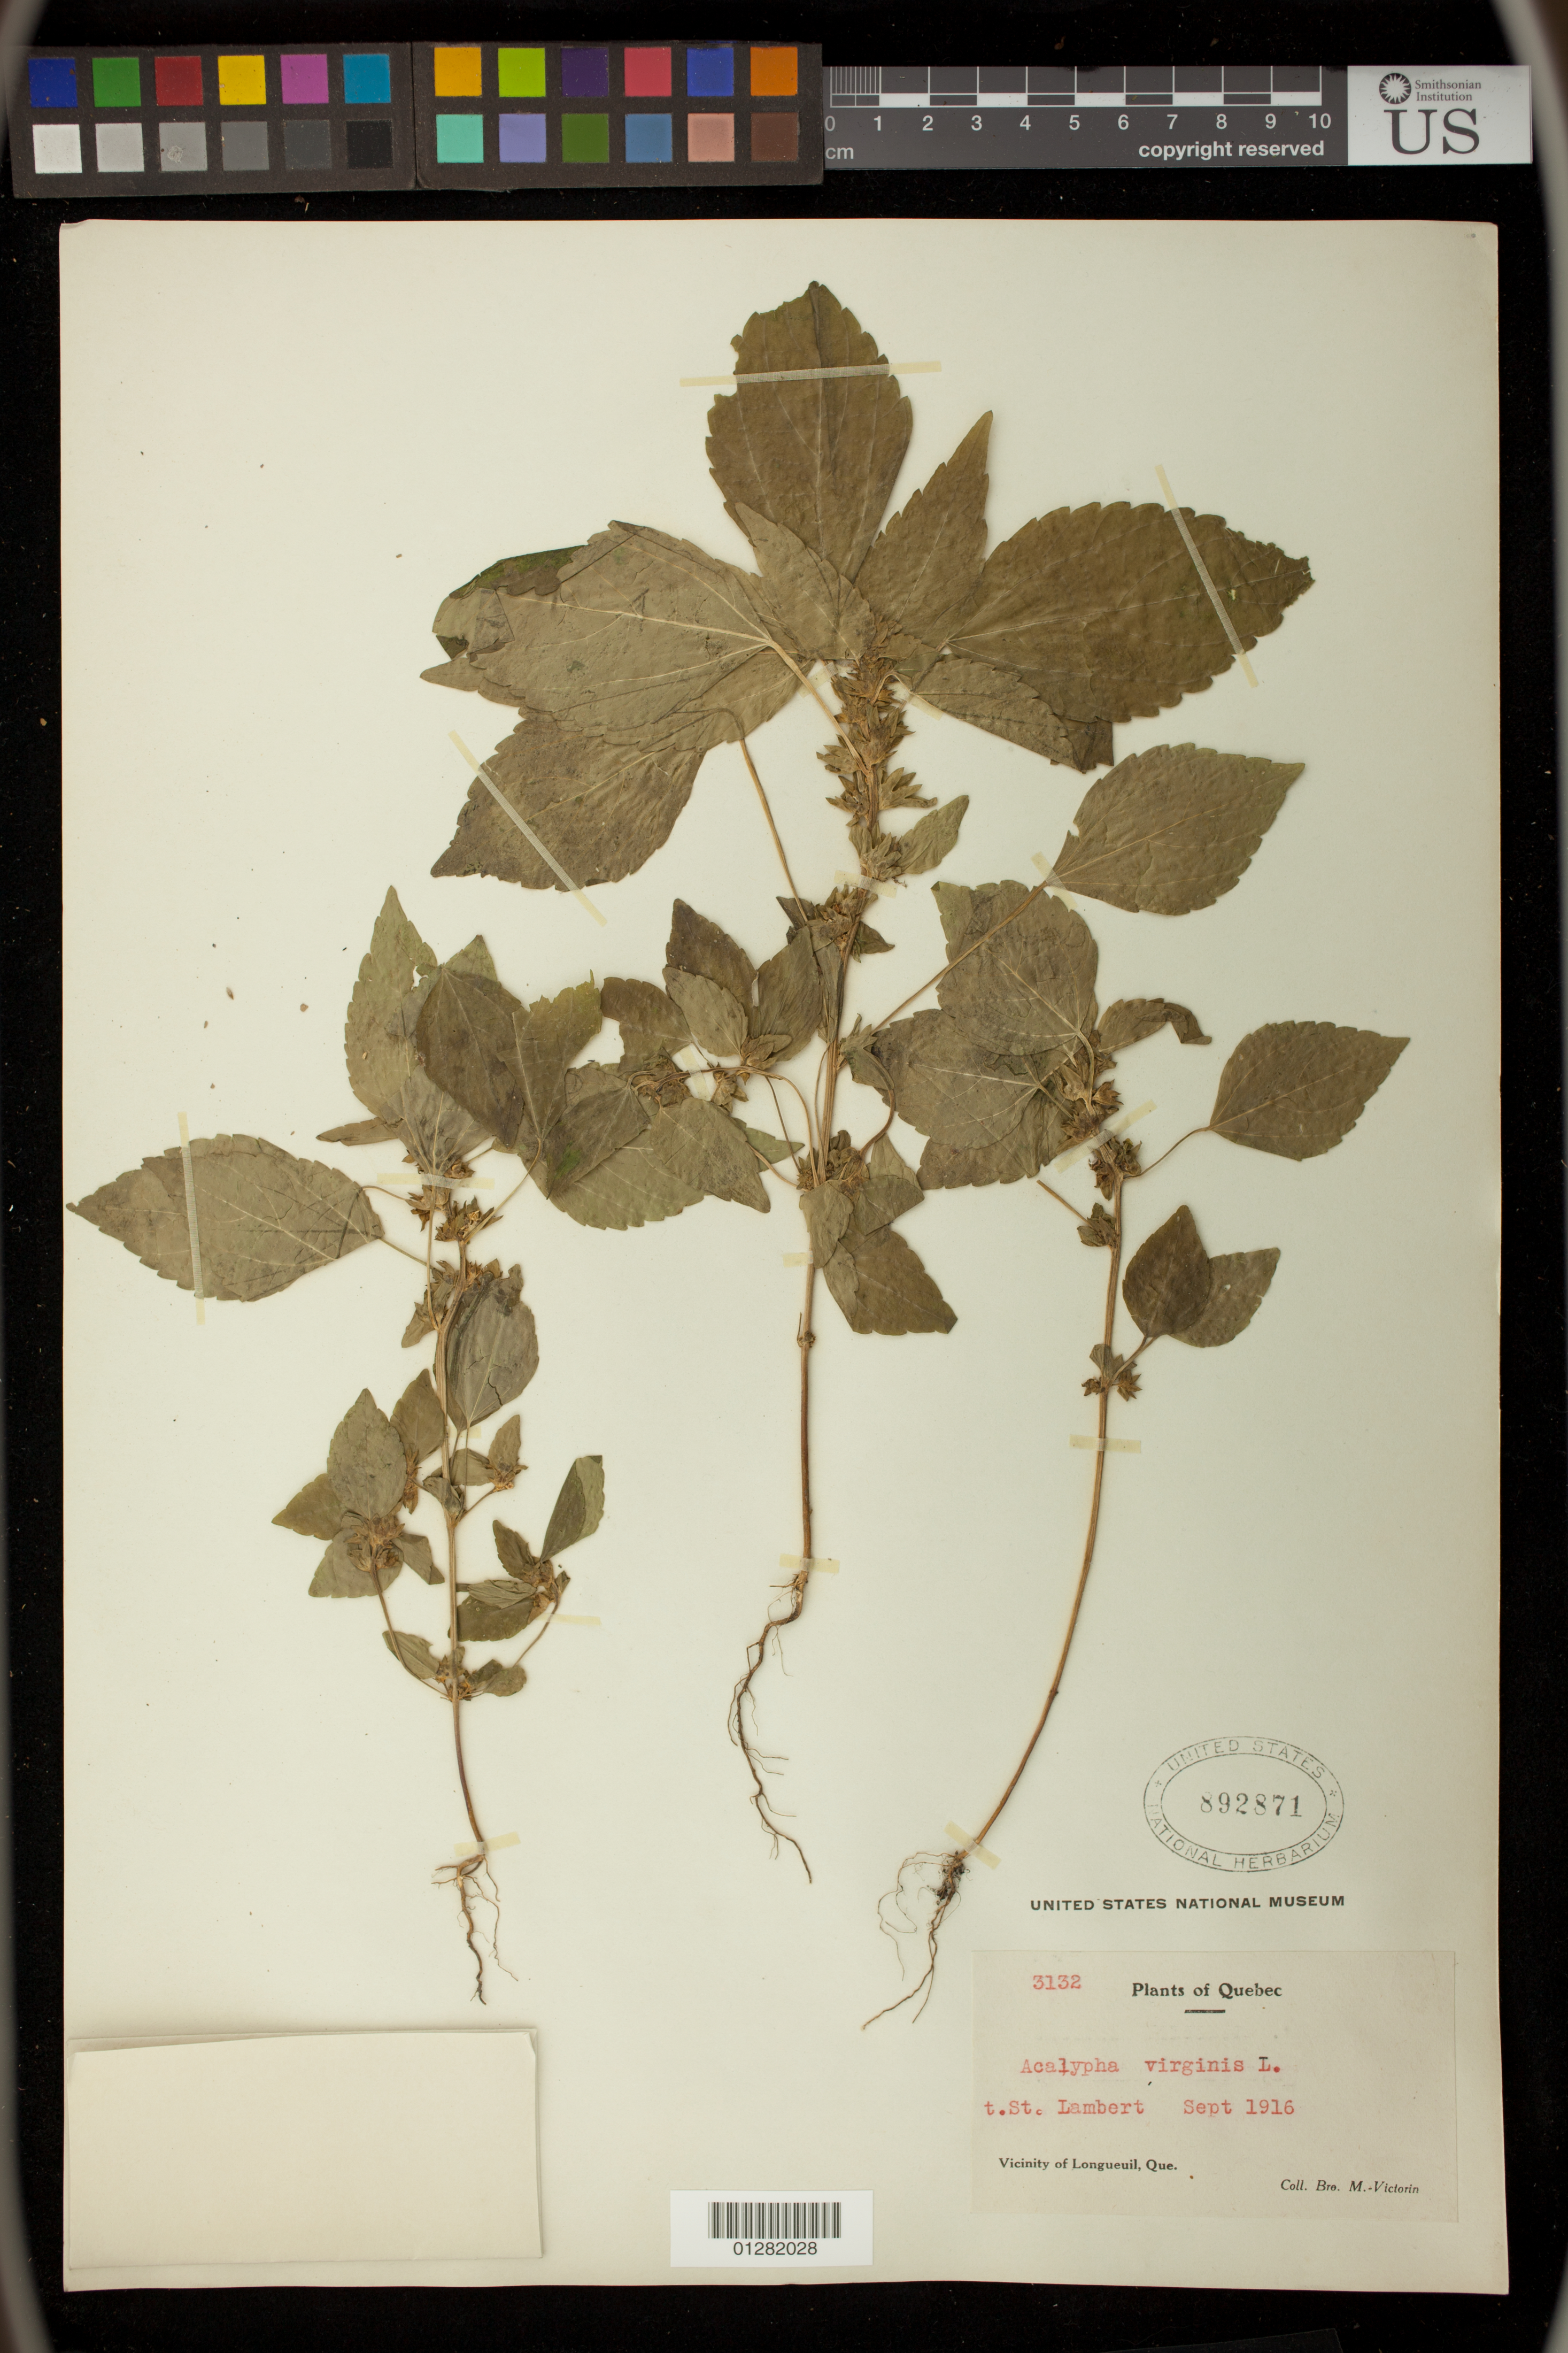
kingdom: Plantae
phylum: Tracheophyta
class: Magnoliopsida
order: Malpighiales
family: Euphorbiaceae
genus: Acalypha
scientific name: Acalypha virginica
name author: L.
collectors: B. Victorin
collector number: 3132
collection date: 1916-09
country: Canada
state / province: Quebec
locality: Vicinity of Longueuil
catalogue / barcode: US 892871